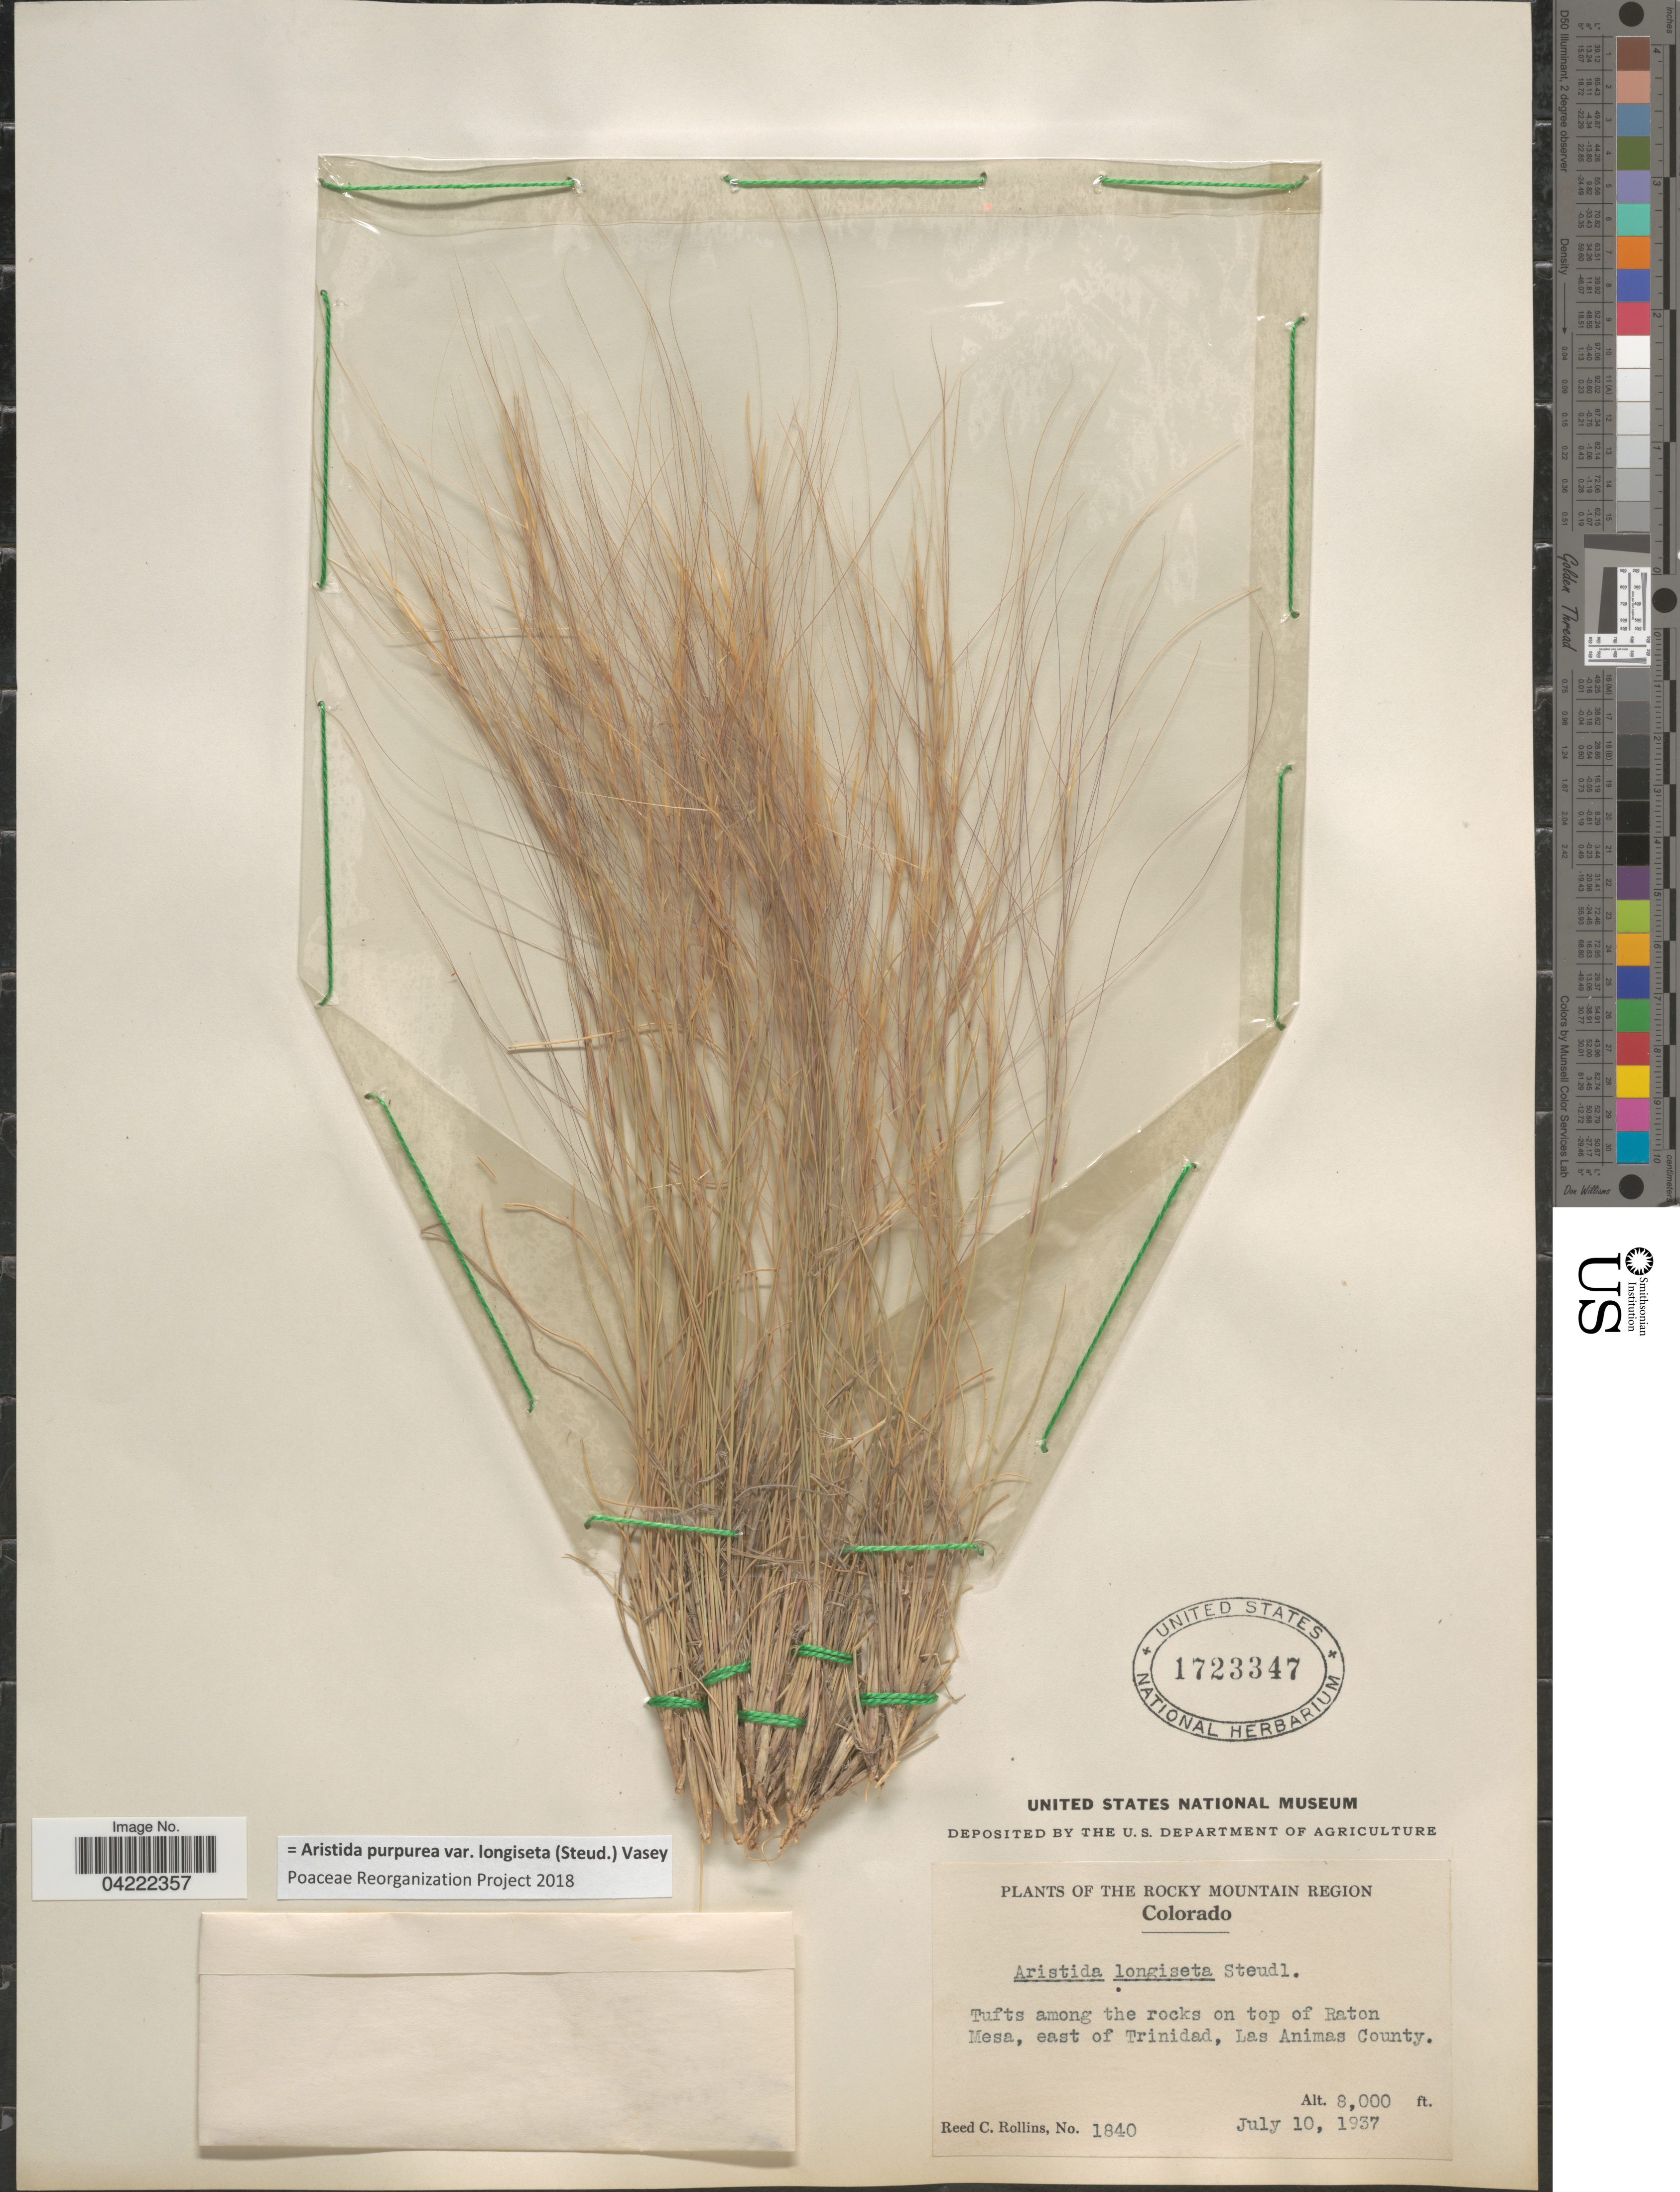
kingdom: Plantae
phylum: Tracheophyta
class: Liliopsida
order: Poales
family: Poaceae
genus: Aristida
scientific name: Aristida purpurea var. longiseta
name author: (Steud.) Vasey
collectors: R. C. Rollins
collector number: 1840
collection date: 1937-07-10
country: United States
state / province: Colorado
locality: The Rocky Mountain Region. Tufts among the rocks on top of Raton Mesa, east of Trinidad, Las Animas County.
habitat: tufts among the rocks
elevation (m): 2438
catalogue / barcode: US 1723347